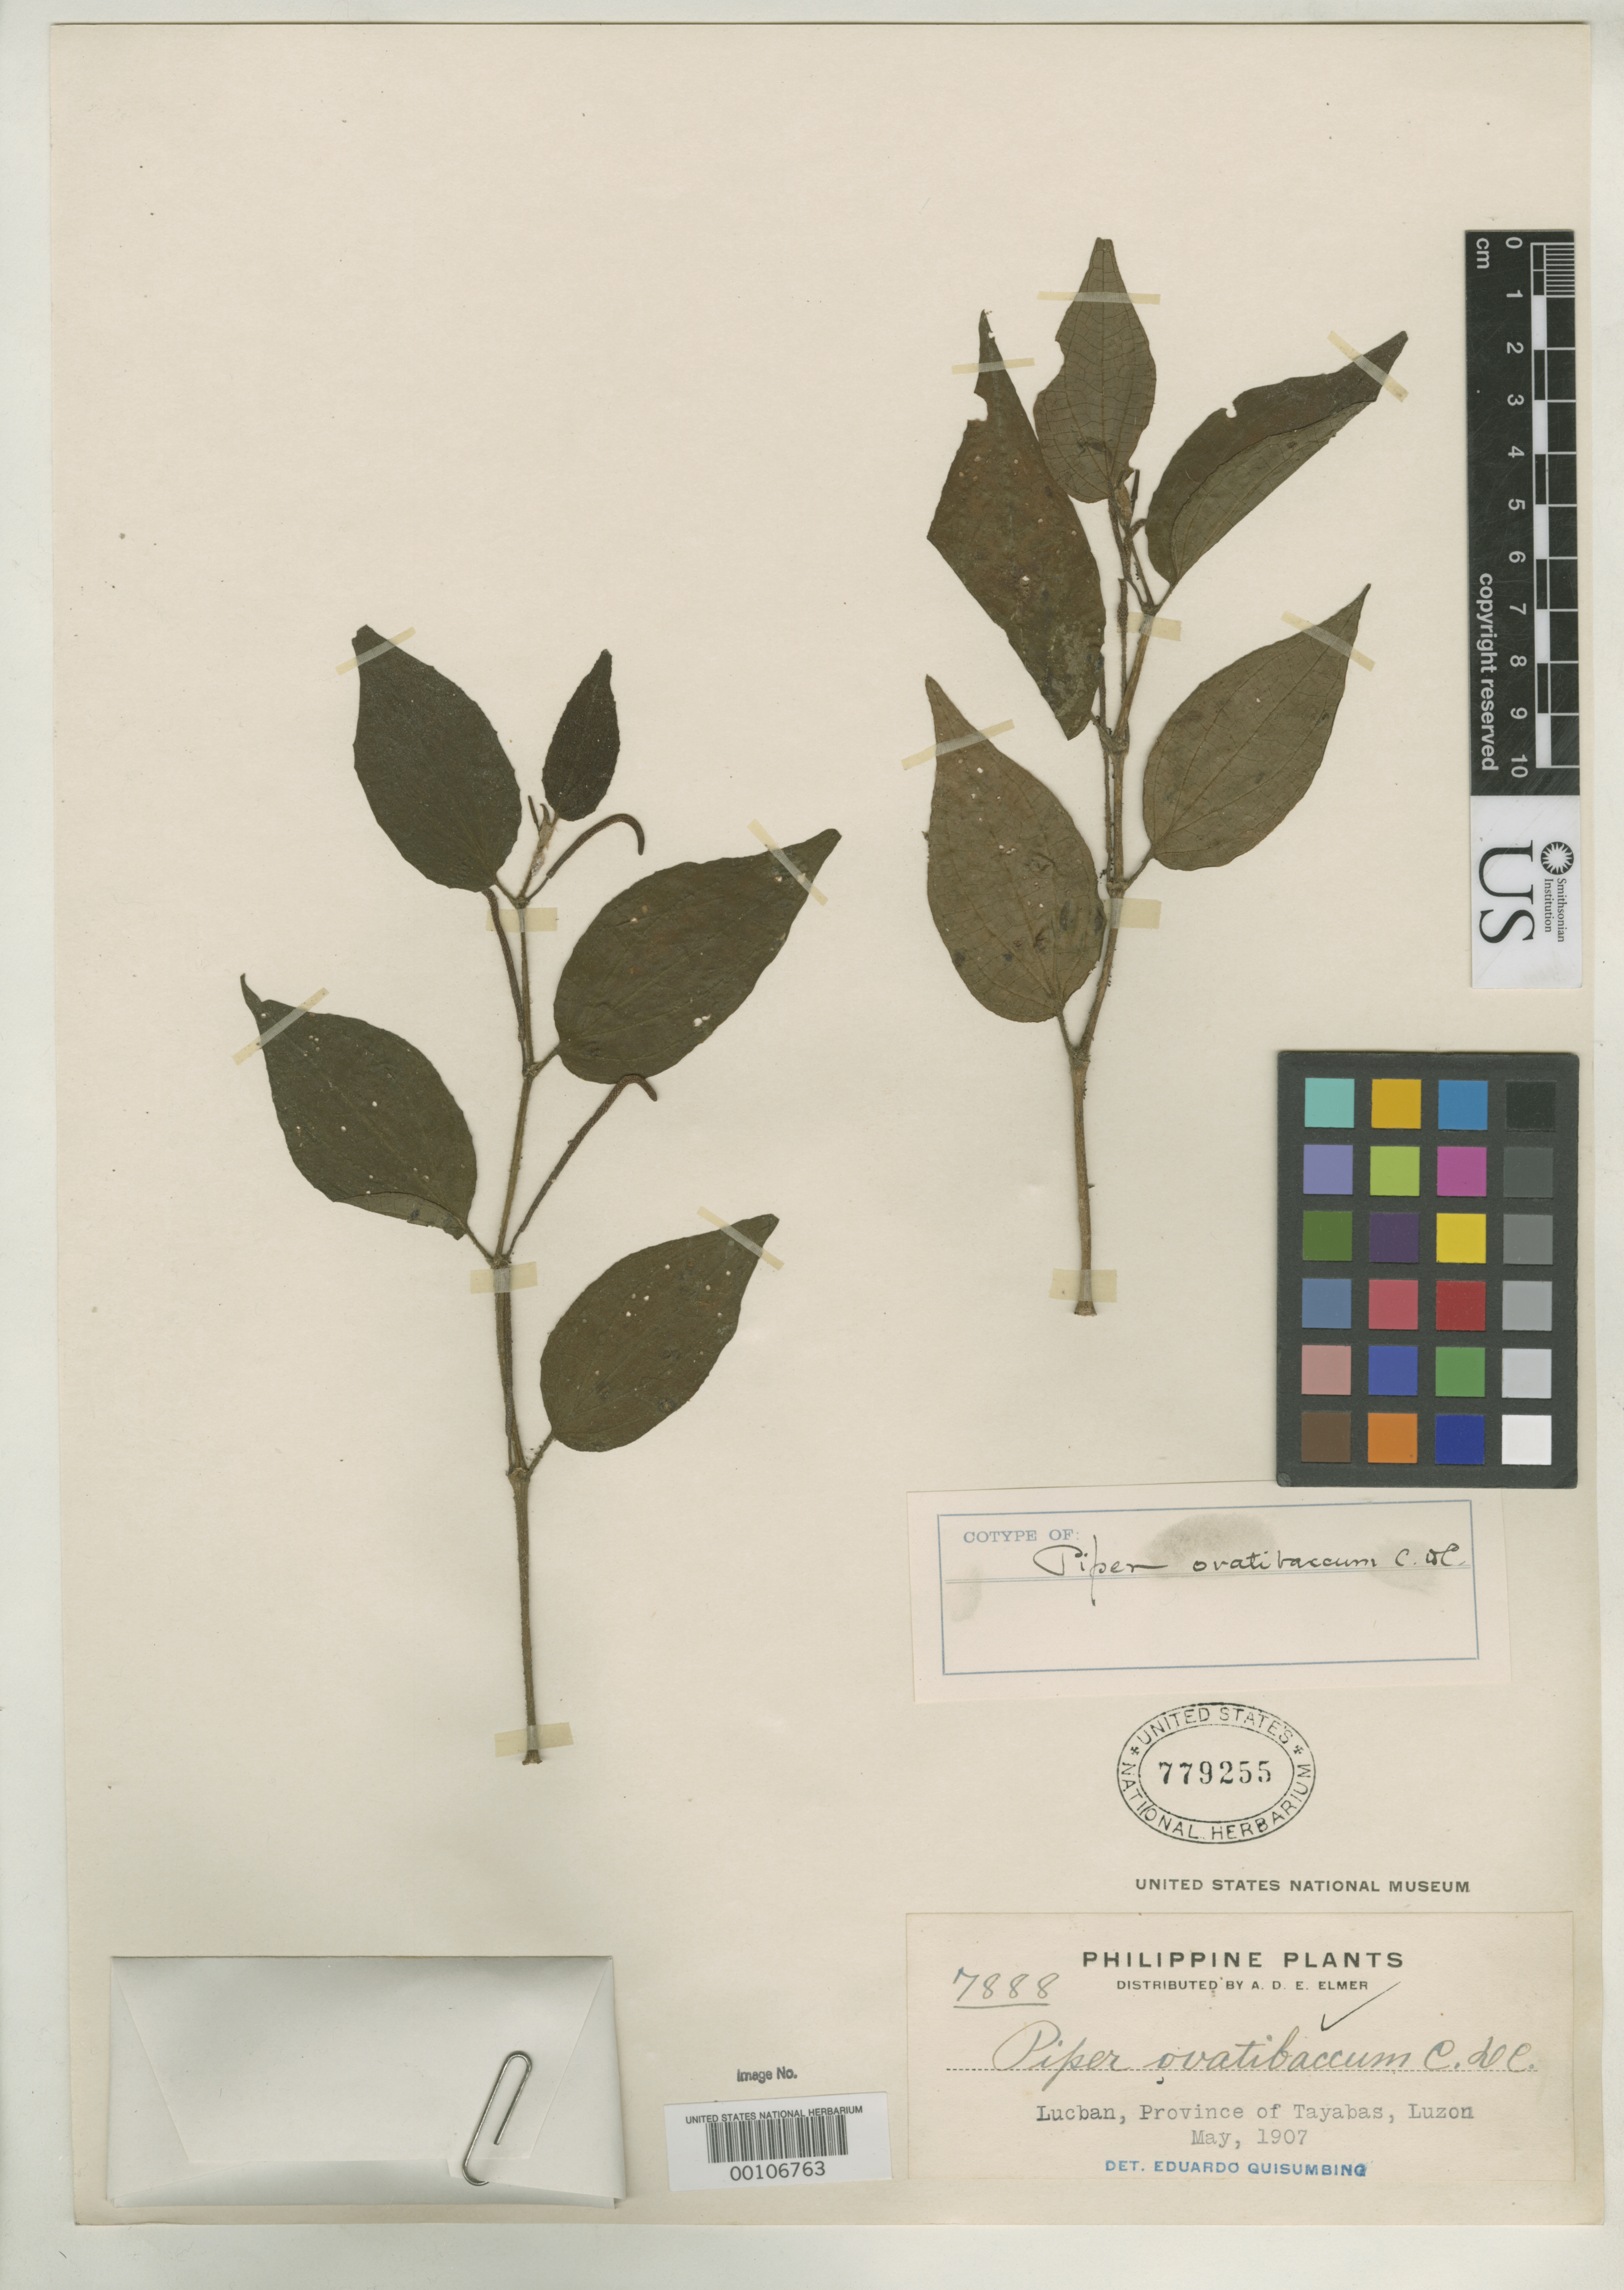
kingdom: Plantae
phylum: Tracheophyta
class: Magnoliopsida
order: Piperales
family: Piperaceae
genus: Piper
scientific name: Piper ovatibaccum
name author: C. DC. in Elmer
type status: Isosyntype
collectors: A. D. E. Elmer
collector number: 7888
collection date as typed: May 1907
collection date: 1907-05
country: Philippines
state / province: Calabarzon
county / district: Quezon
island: Luzon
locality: Lucban, Province of Tayabas, Luzon.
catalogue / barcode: US 779255